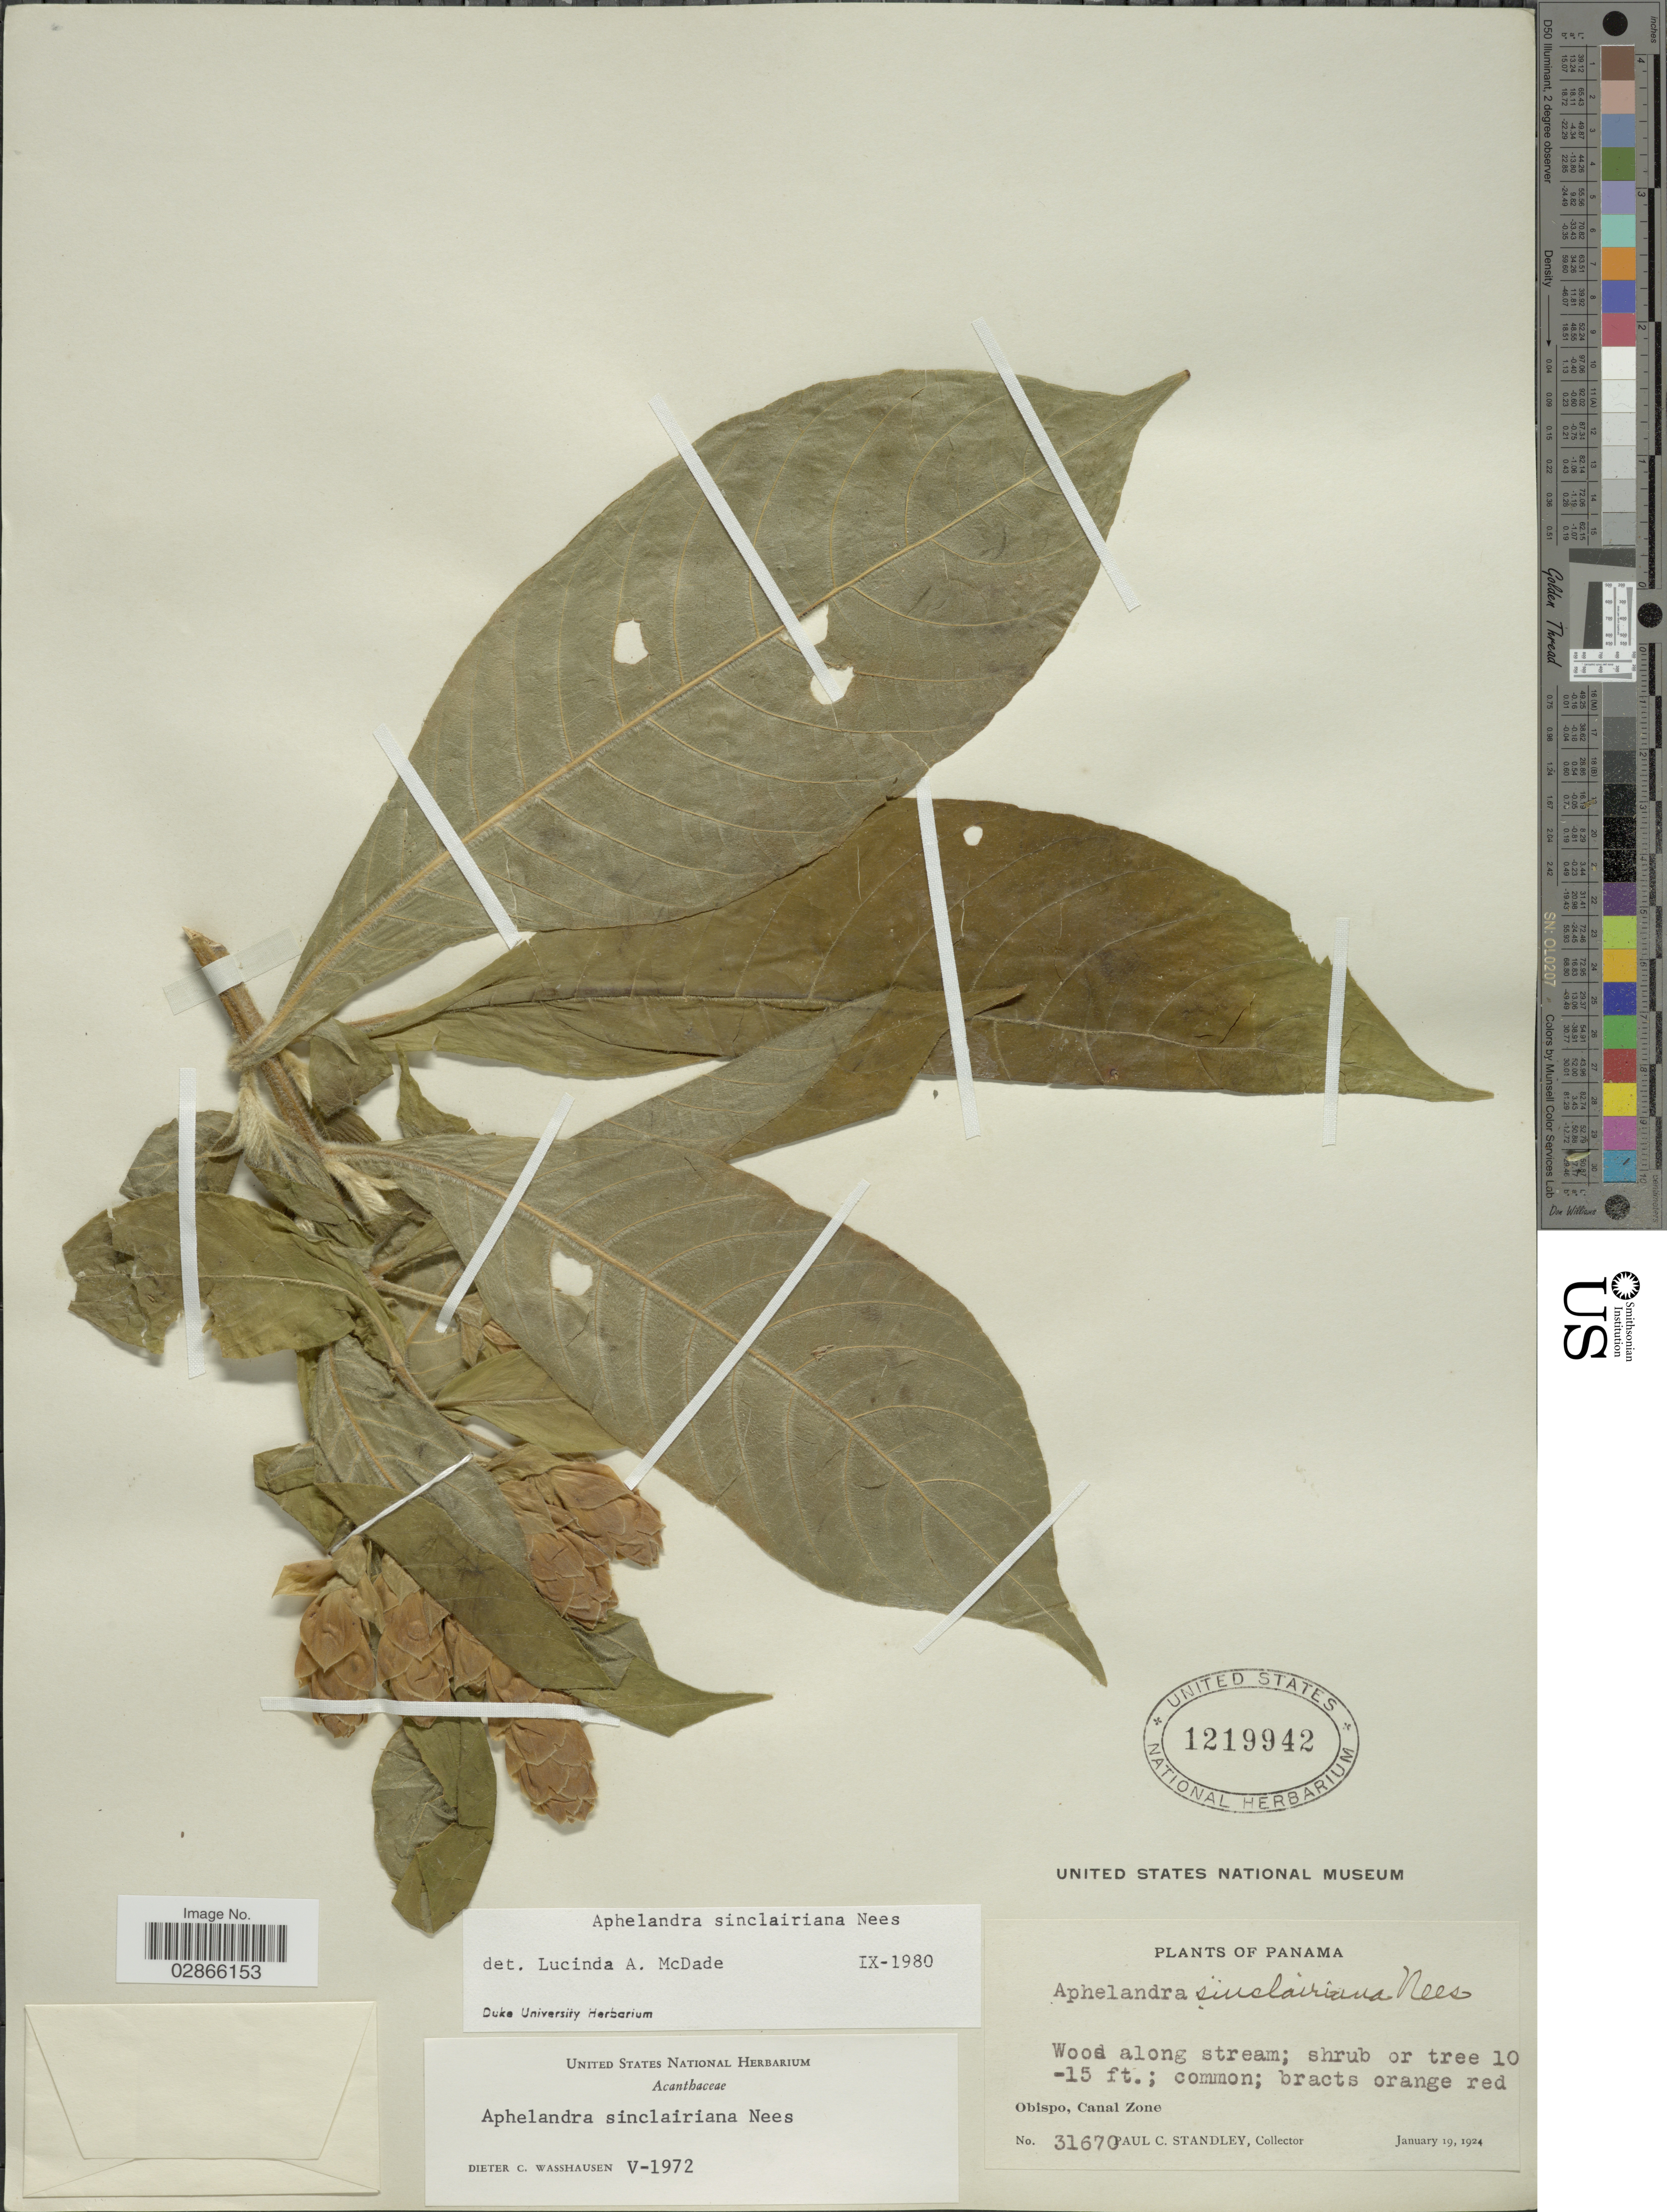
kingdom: Plantae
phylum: Tracheophyta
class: Magnoliopsida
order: Lamiales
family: Acanthaceae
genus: Aphelandra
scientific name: Aphelandra sinclairiana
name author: Nees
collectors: P. C. Standley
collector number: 31670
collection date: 1924-01-19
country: Panama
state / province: Colón / Panamá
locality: Obispo, Canal Zone.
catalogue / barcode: US 1219942